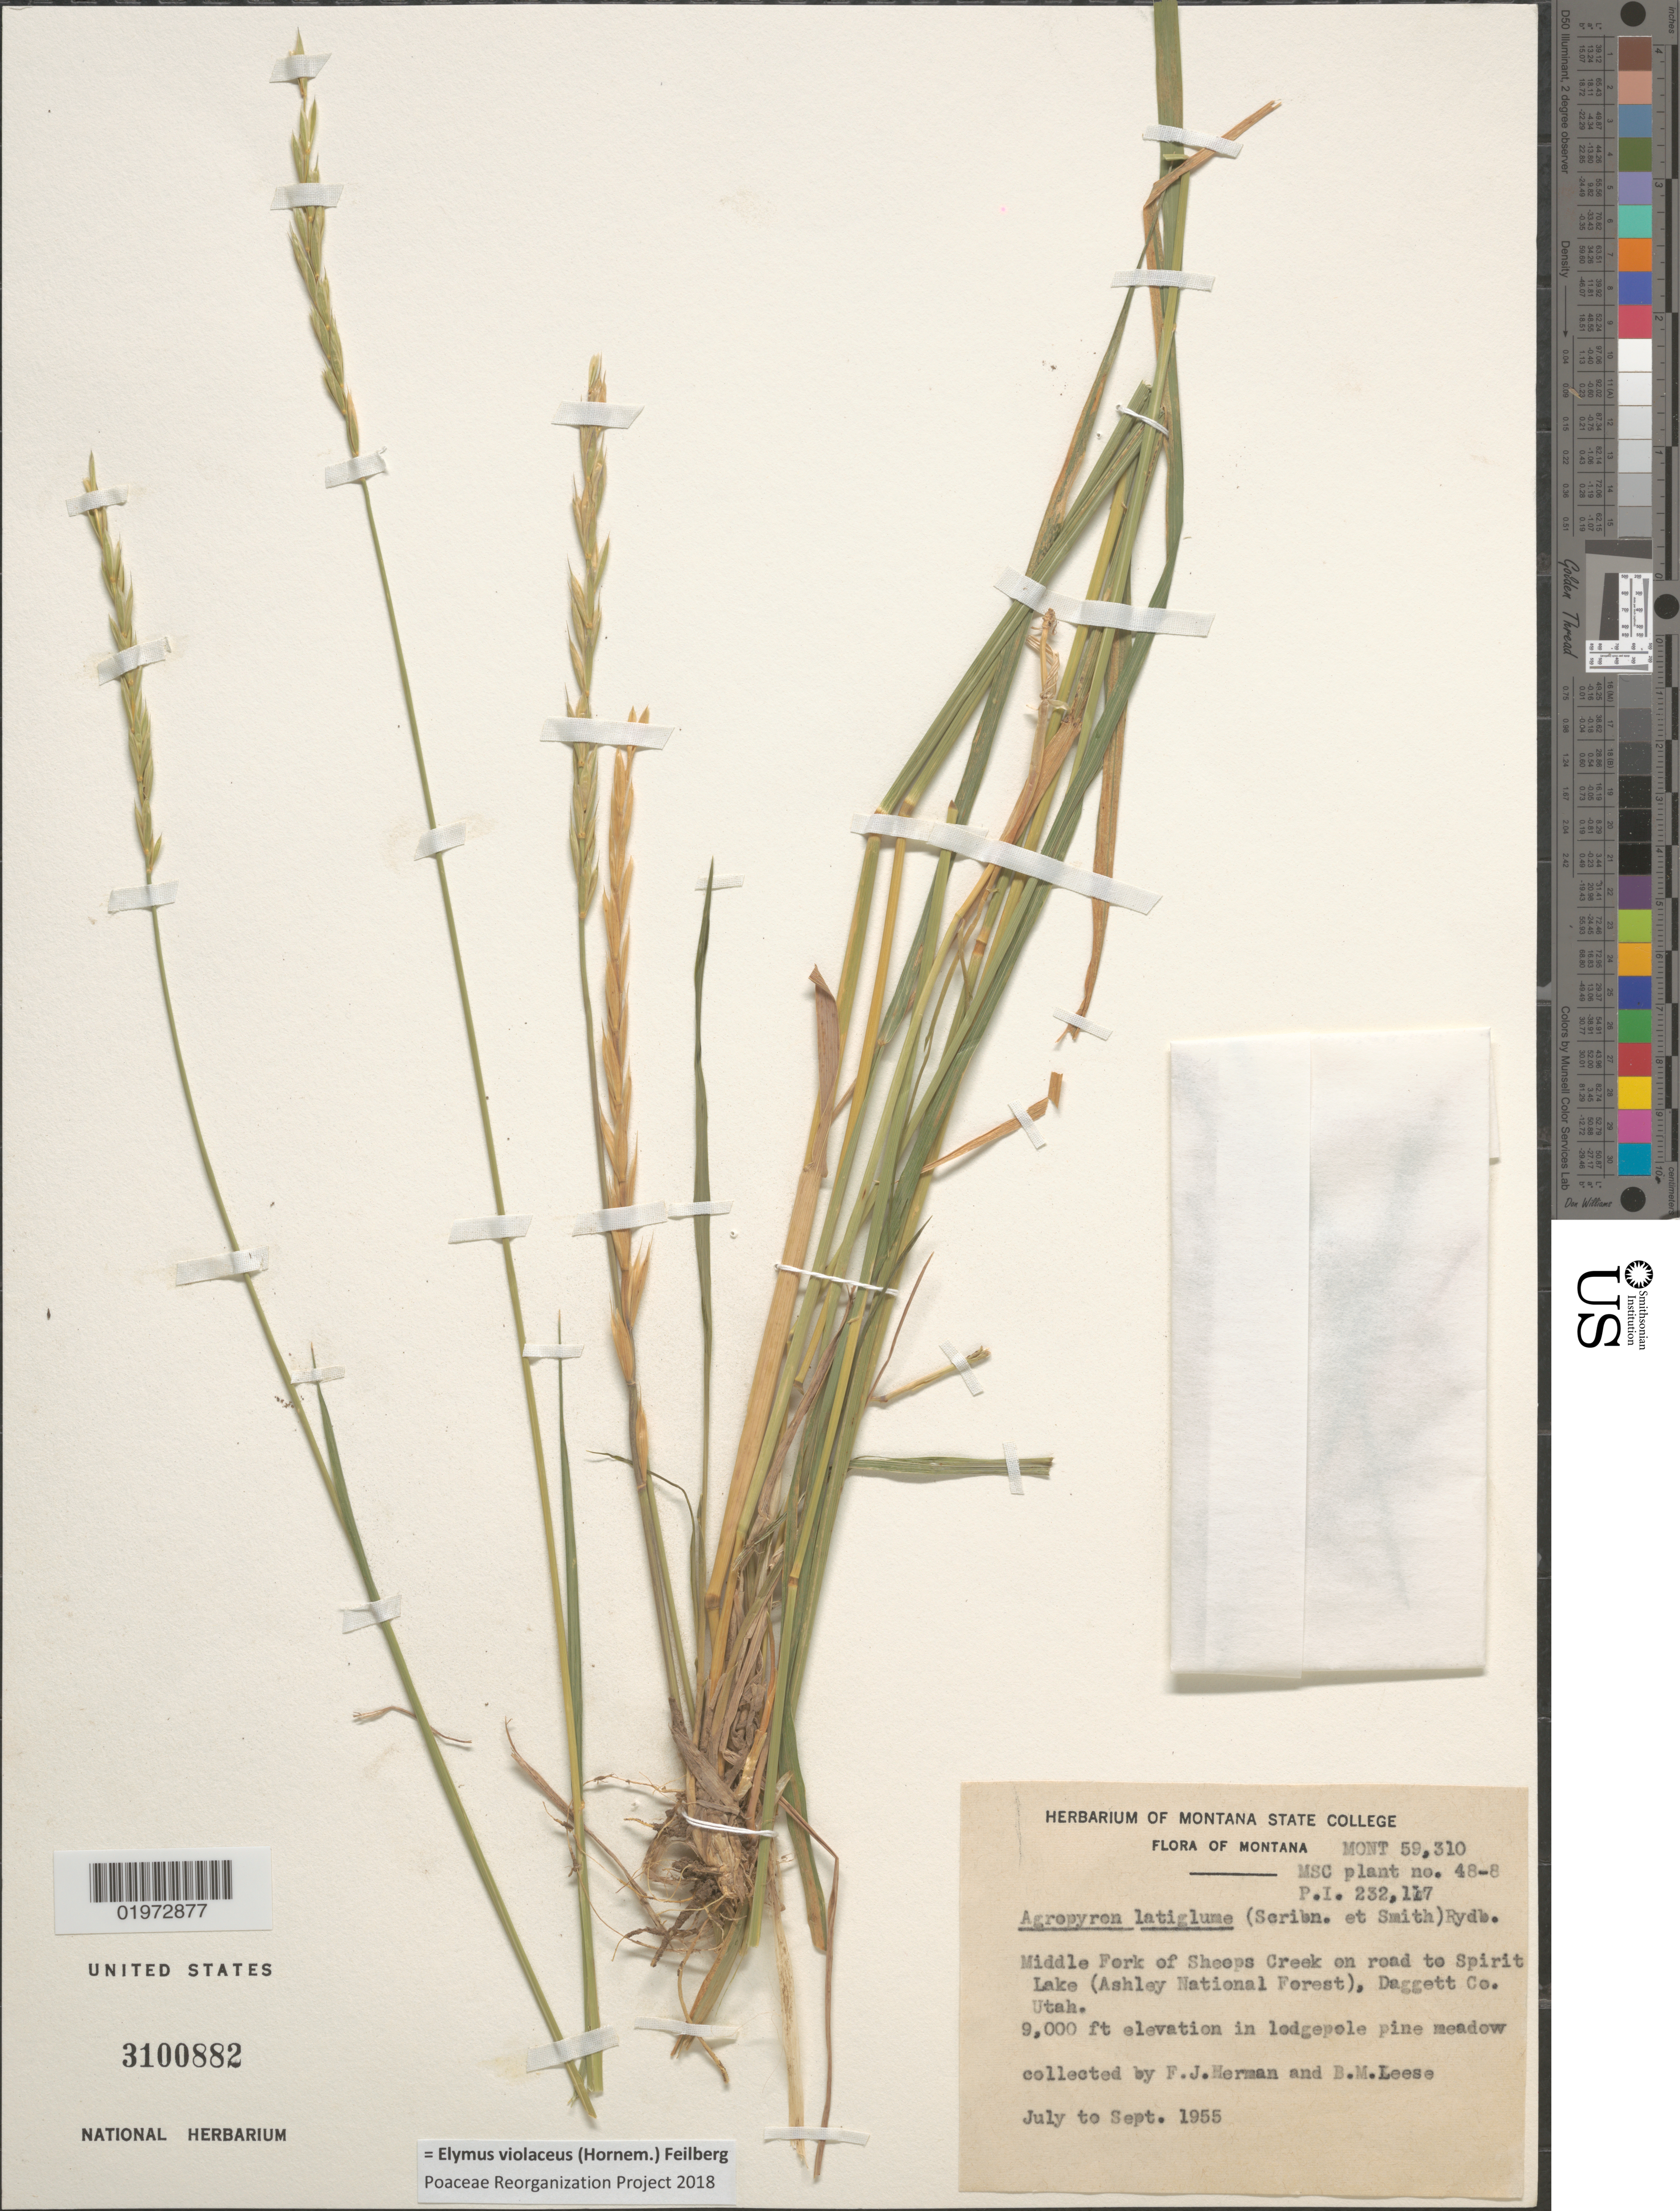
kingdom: Plantae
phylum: Tracheophyta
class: Liliopsida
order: Poales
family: Poaceae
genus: Elymus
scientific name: Elymus violaceus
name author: (Hornem.) Feilberg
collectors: F. Herman & B. Leese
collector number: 48-8?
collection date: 1955-07/1955-09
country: United States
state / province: Utah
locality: Middle Fork of Sheeps Creek on road to Spirit Lake (Ashley National Forest), Daggett Co.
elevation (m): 2743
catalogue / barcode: US 3100882